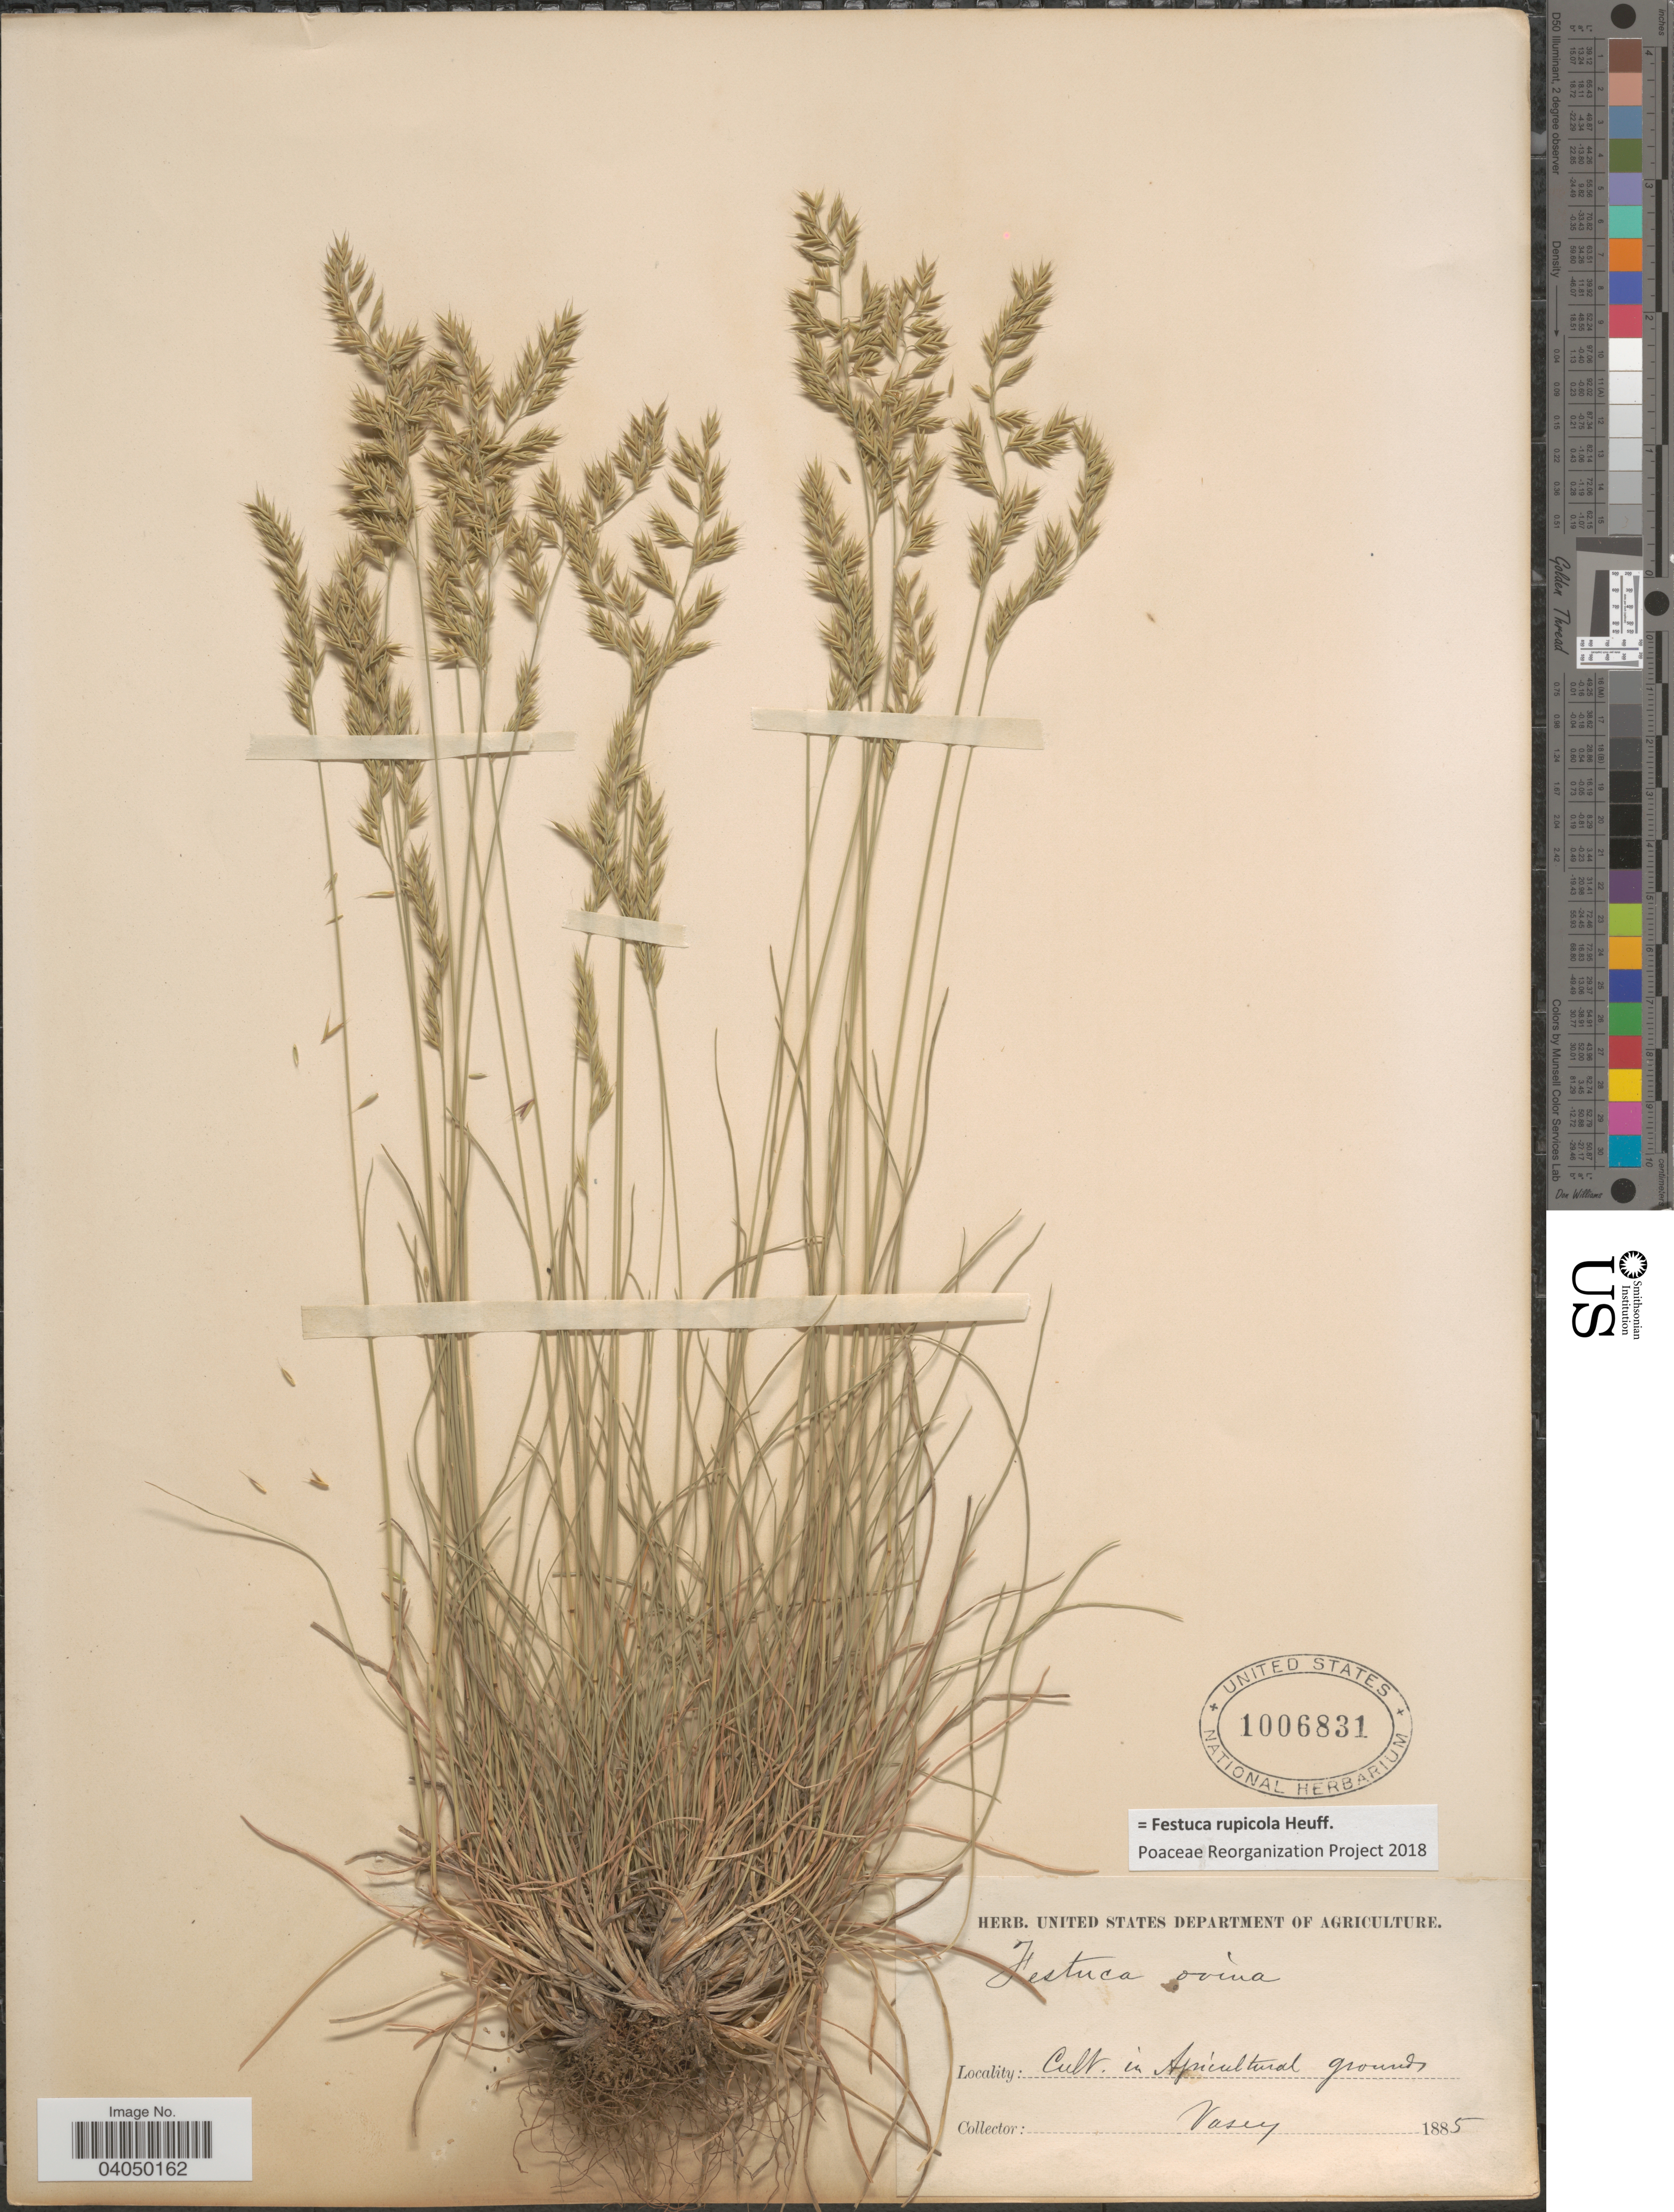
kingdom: Plantae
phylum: Tracheophyta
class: Liliopsida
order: Poales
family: Poaceae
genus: Festuca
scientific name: Festuca rupicola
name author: Heuff.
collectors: Vasey, --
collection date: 1885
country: United States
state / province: District of Columbia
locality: In Agricultural grounds.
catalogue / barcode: US 1006831